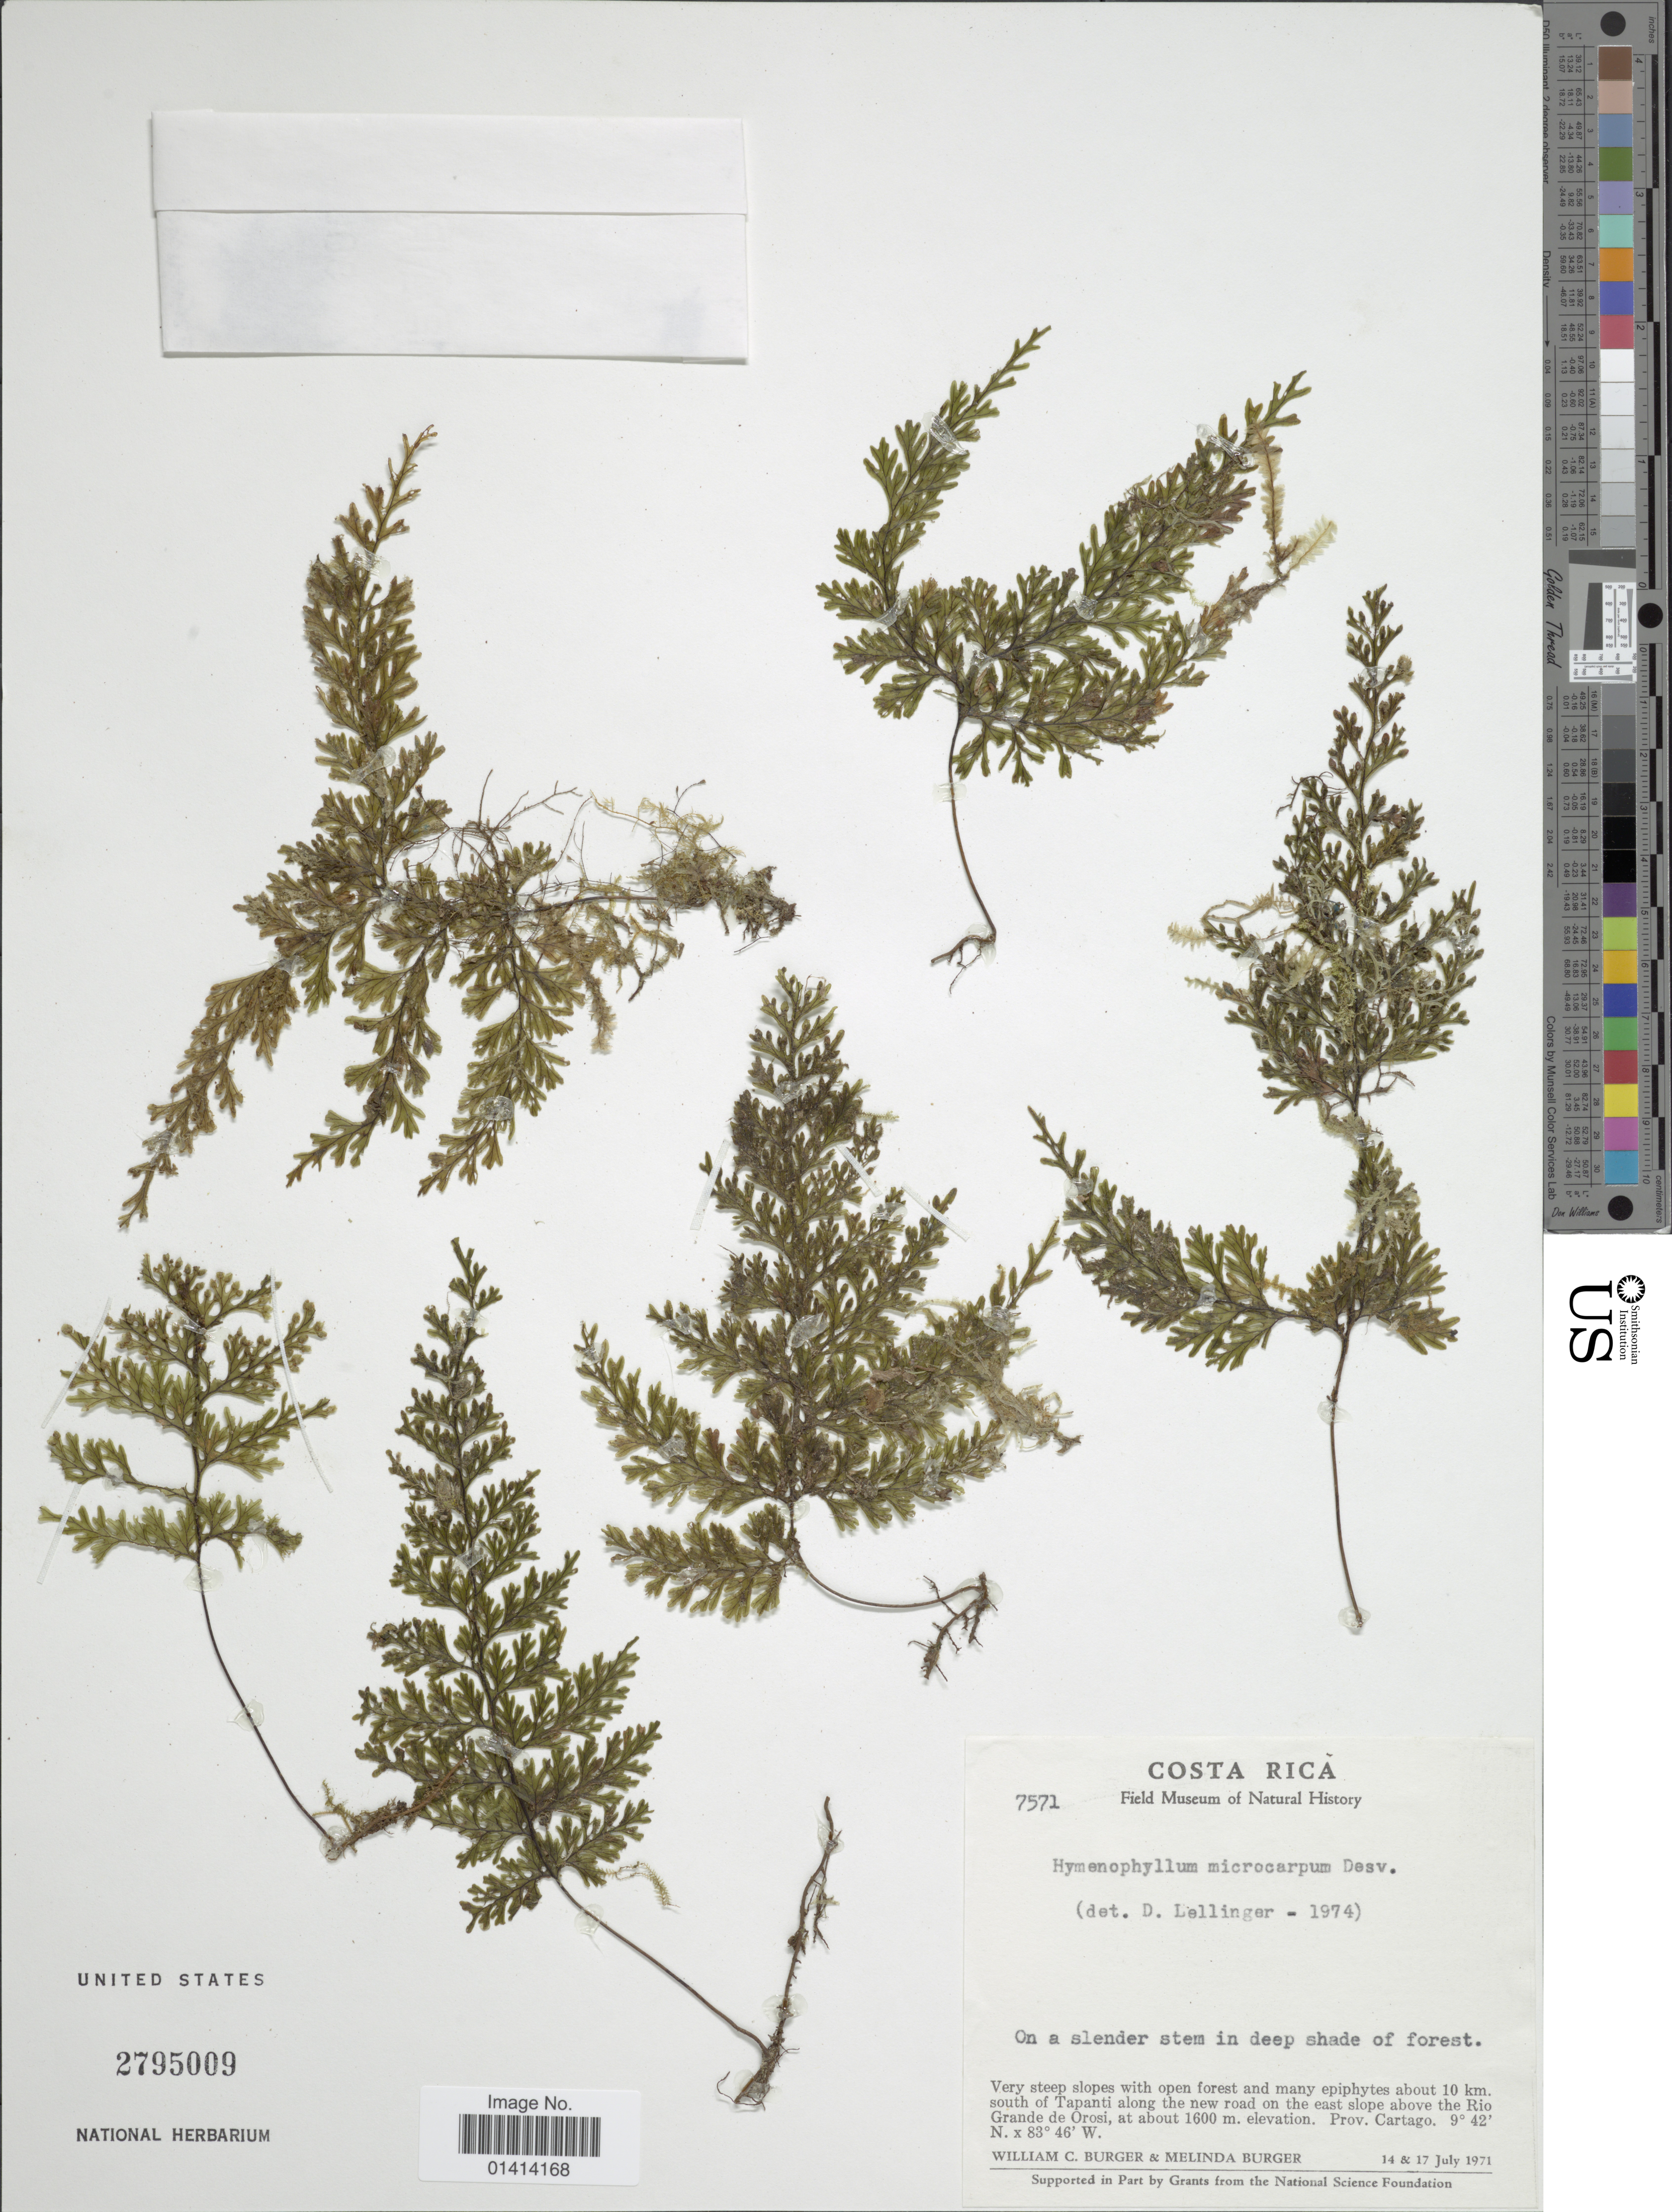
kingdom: Plantae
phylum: Tracheophyta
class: Polypodiopsida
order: Hymenophyllales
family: Hymenophyllaceae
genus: Hymenophyllum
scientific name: Hymenophyllum microcarpum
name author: (Desv.) Lellinger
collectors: -- Burger & M. Burger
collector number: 7571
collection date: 1971-07-14/1971-07-17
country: Costa Rica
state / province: Cartago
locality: About 10 km south of Tapanti along the new road on the east slope above the Rio GRande de Orosi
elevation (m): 1600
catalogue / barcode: US 2795009